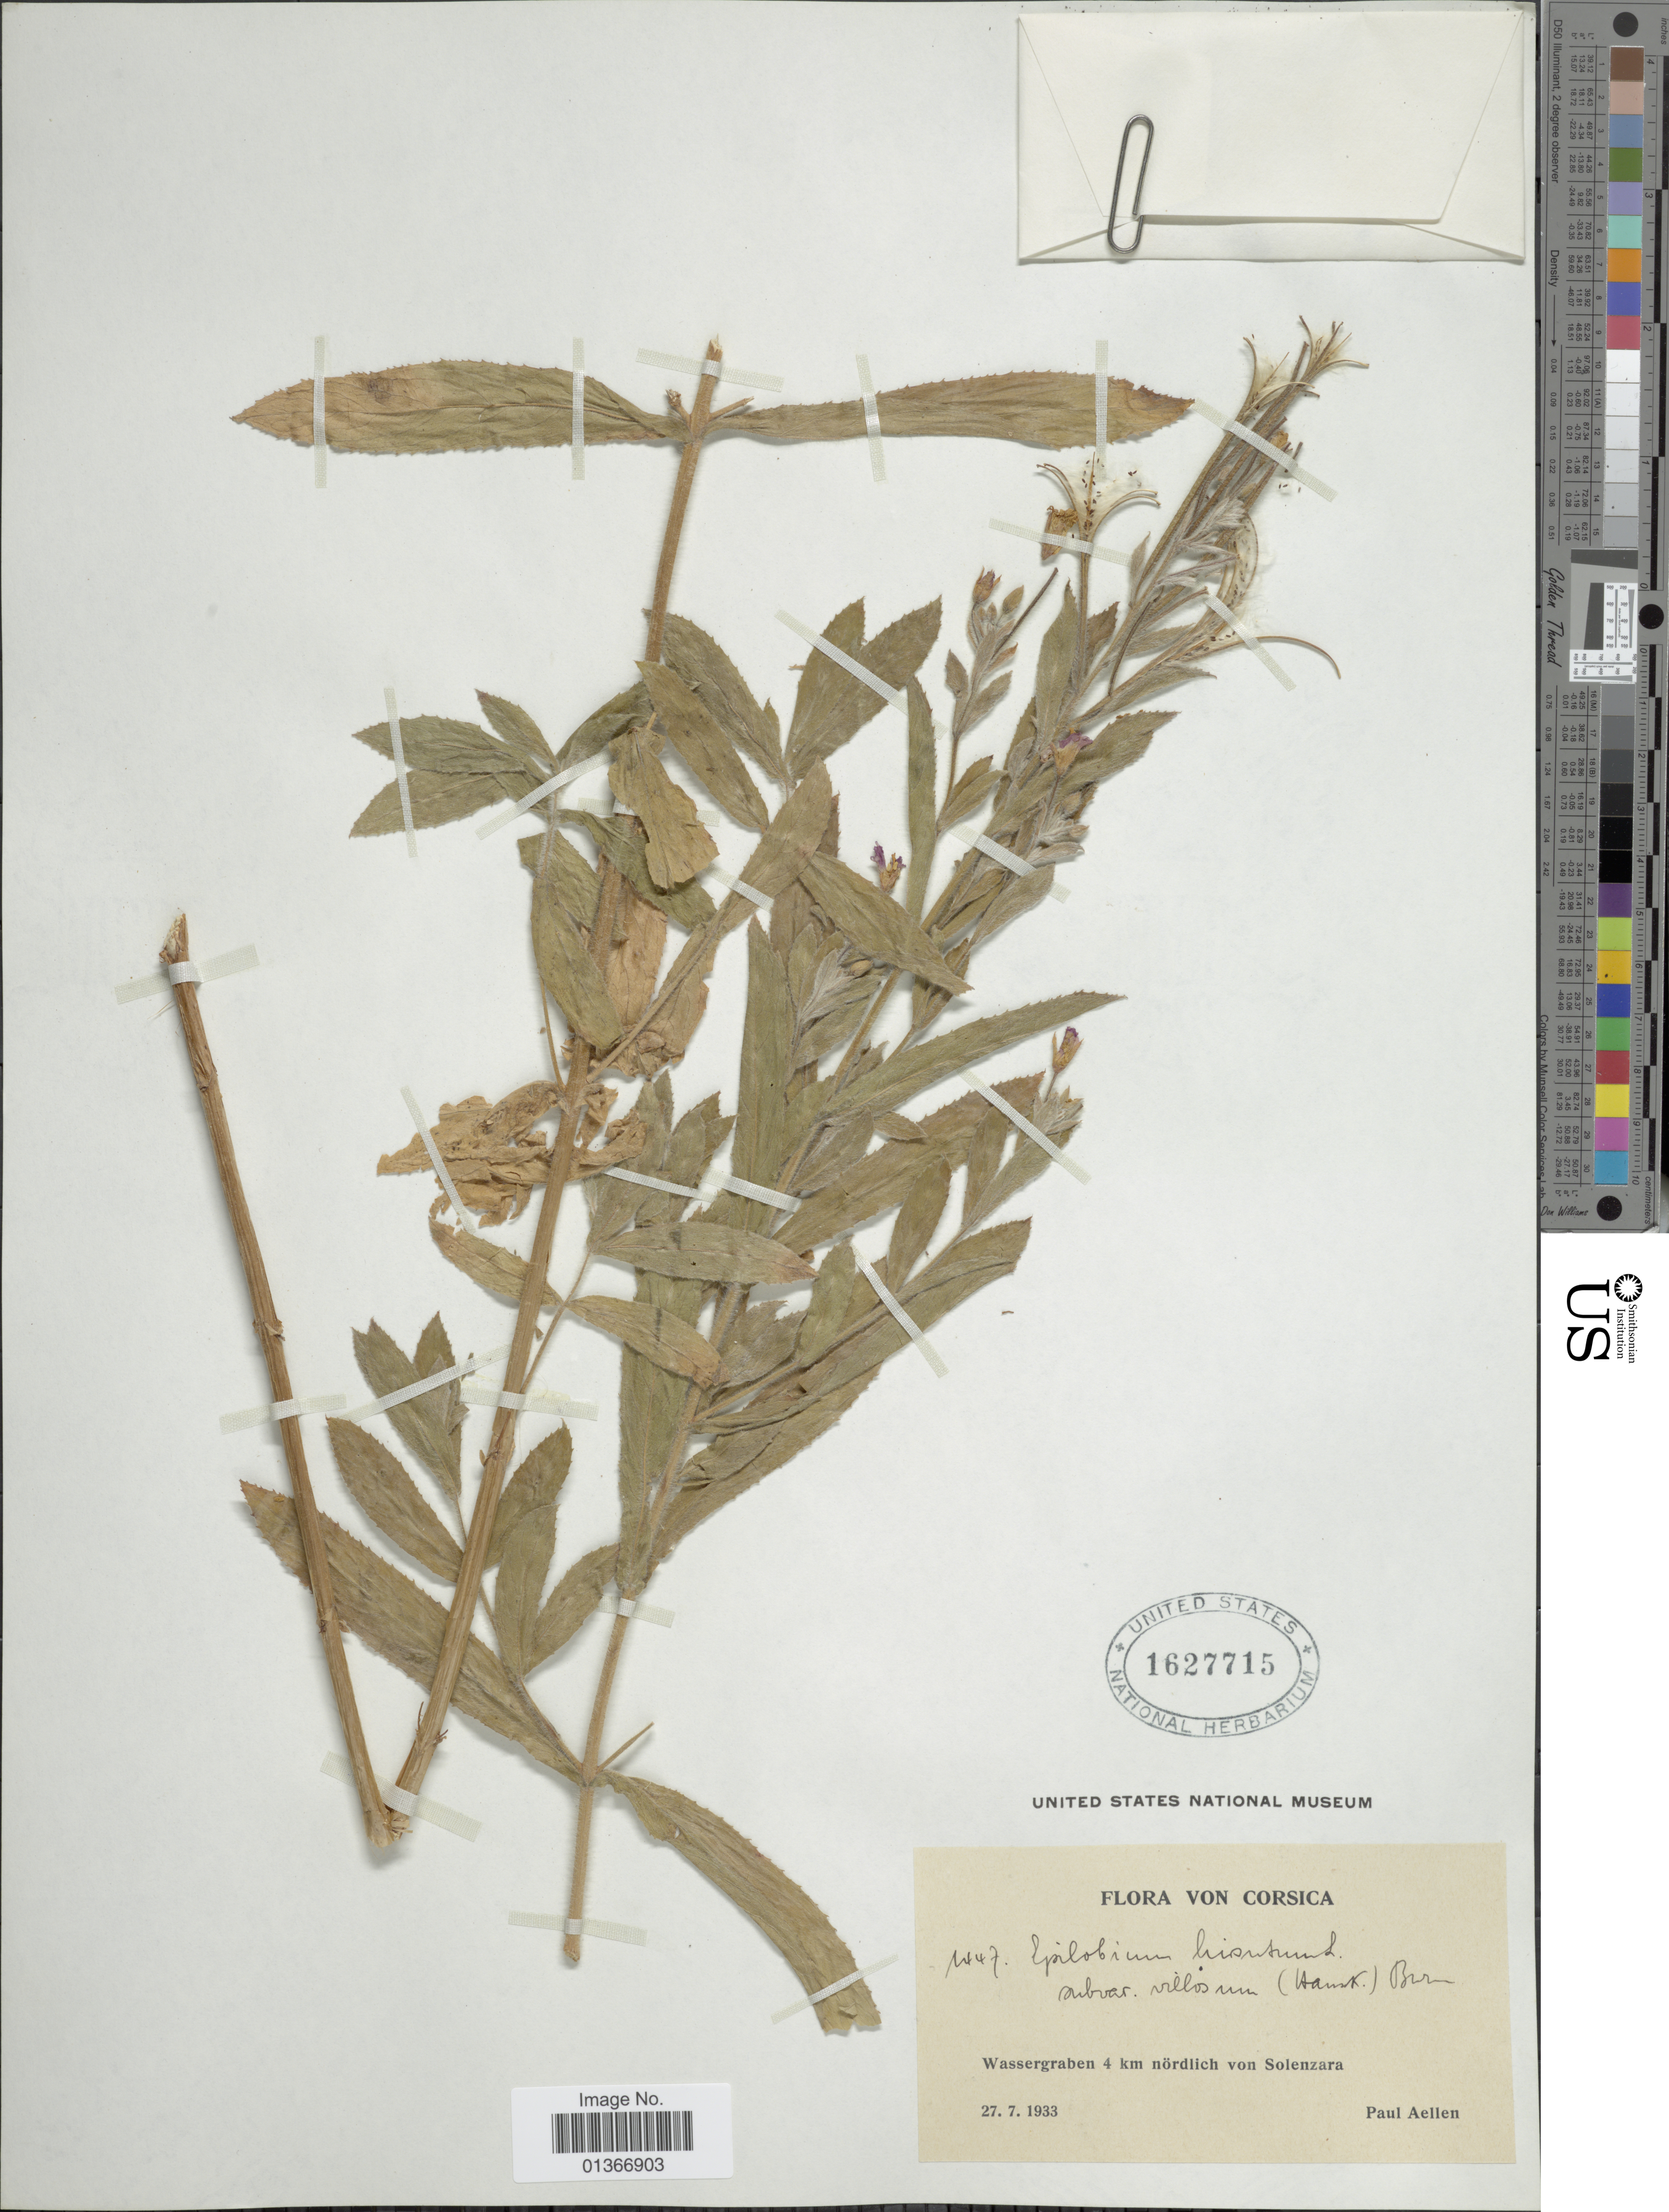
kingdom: Plantae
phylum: Tracheophyta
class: Magnoliopsida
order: Myrtales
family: Onagraceae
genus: Epilobium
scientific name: Epilobium hirsutum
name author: L.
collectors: P. Aellen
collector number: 1447*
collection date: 1933-07-27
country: France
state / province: Corsica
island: Corse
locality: Wassergraben 4 km nördlich von Solenzara.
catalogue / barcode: US 1627715